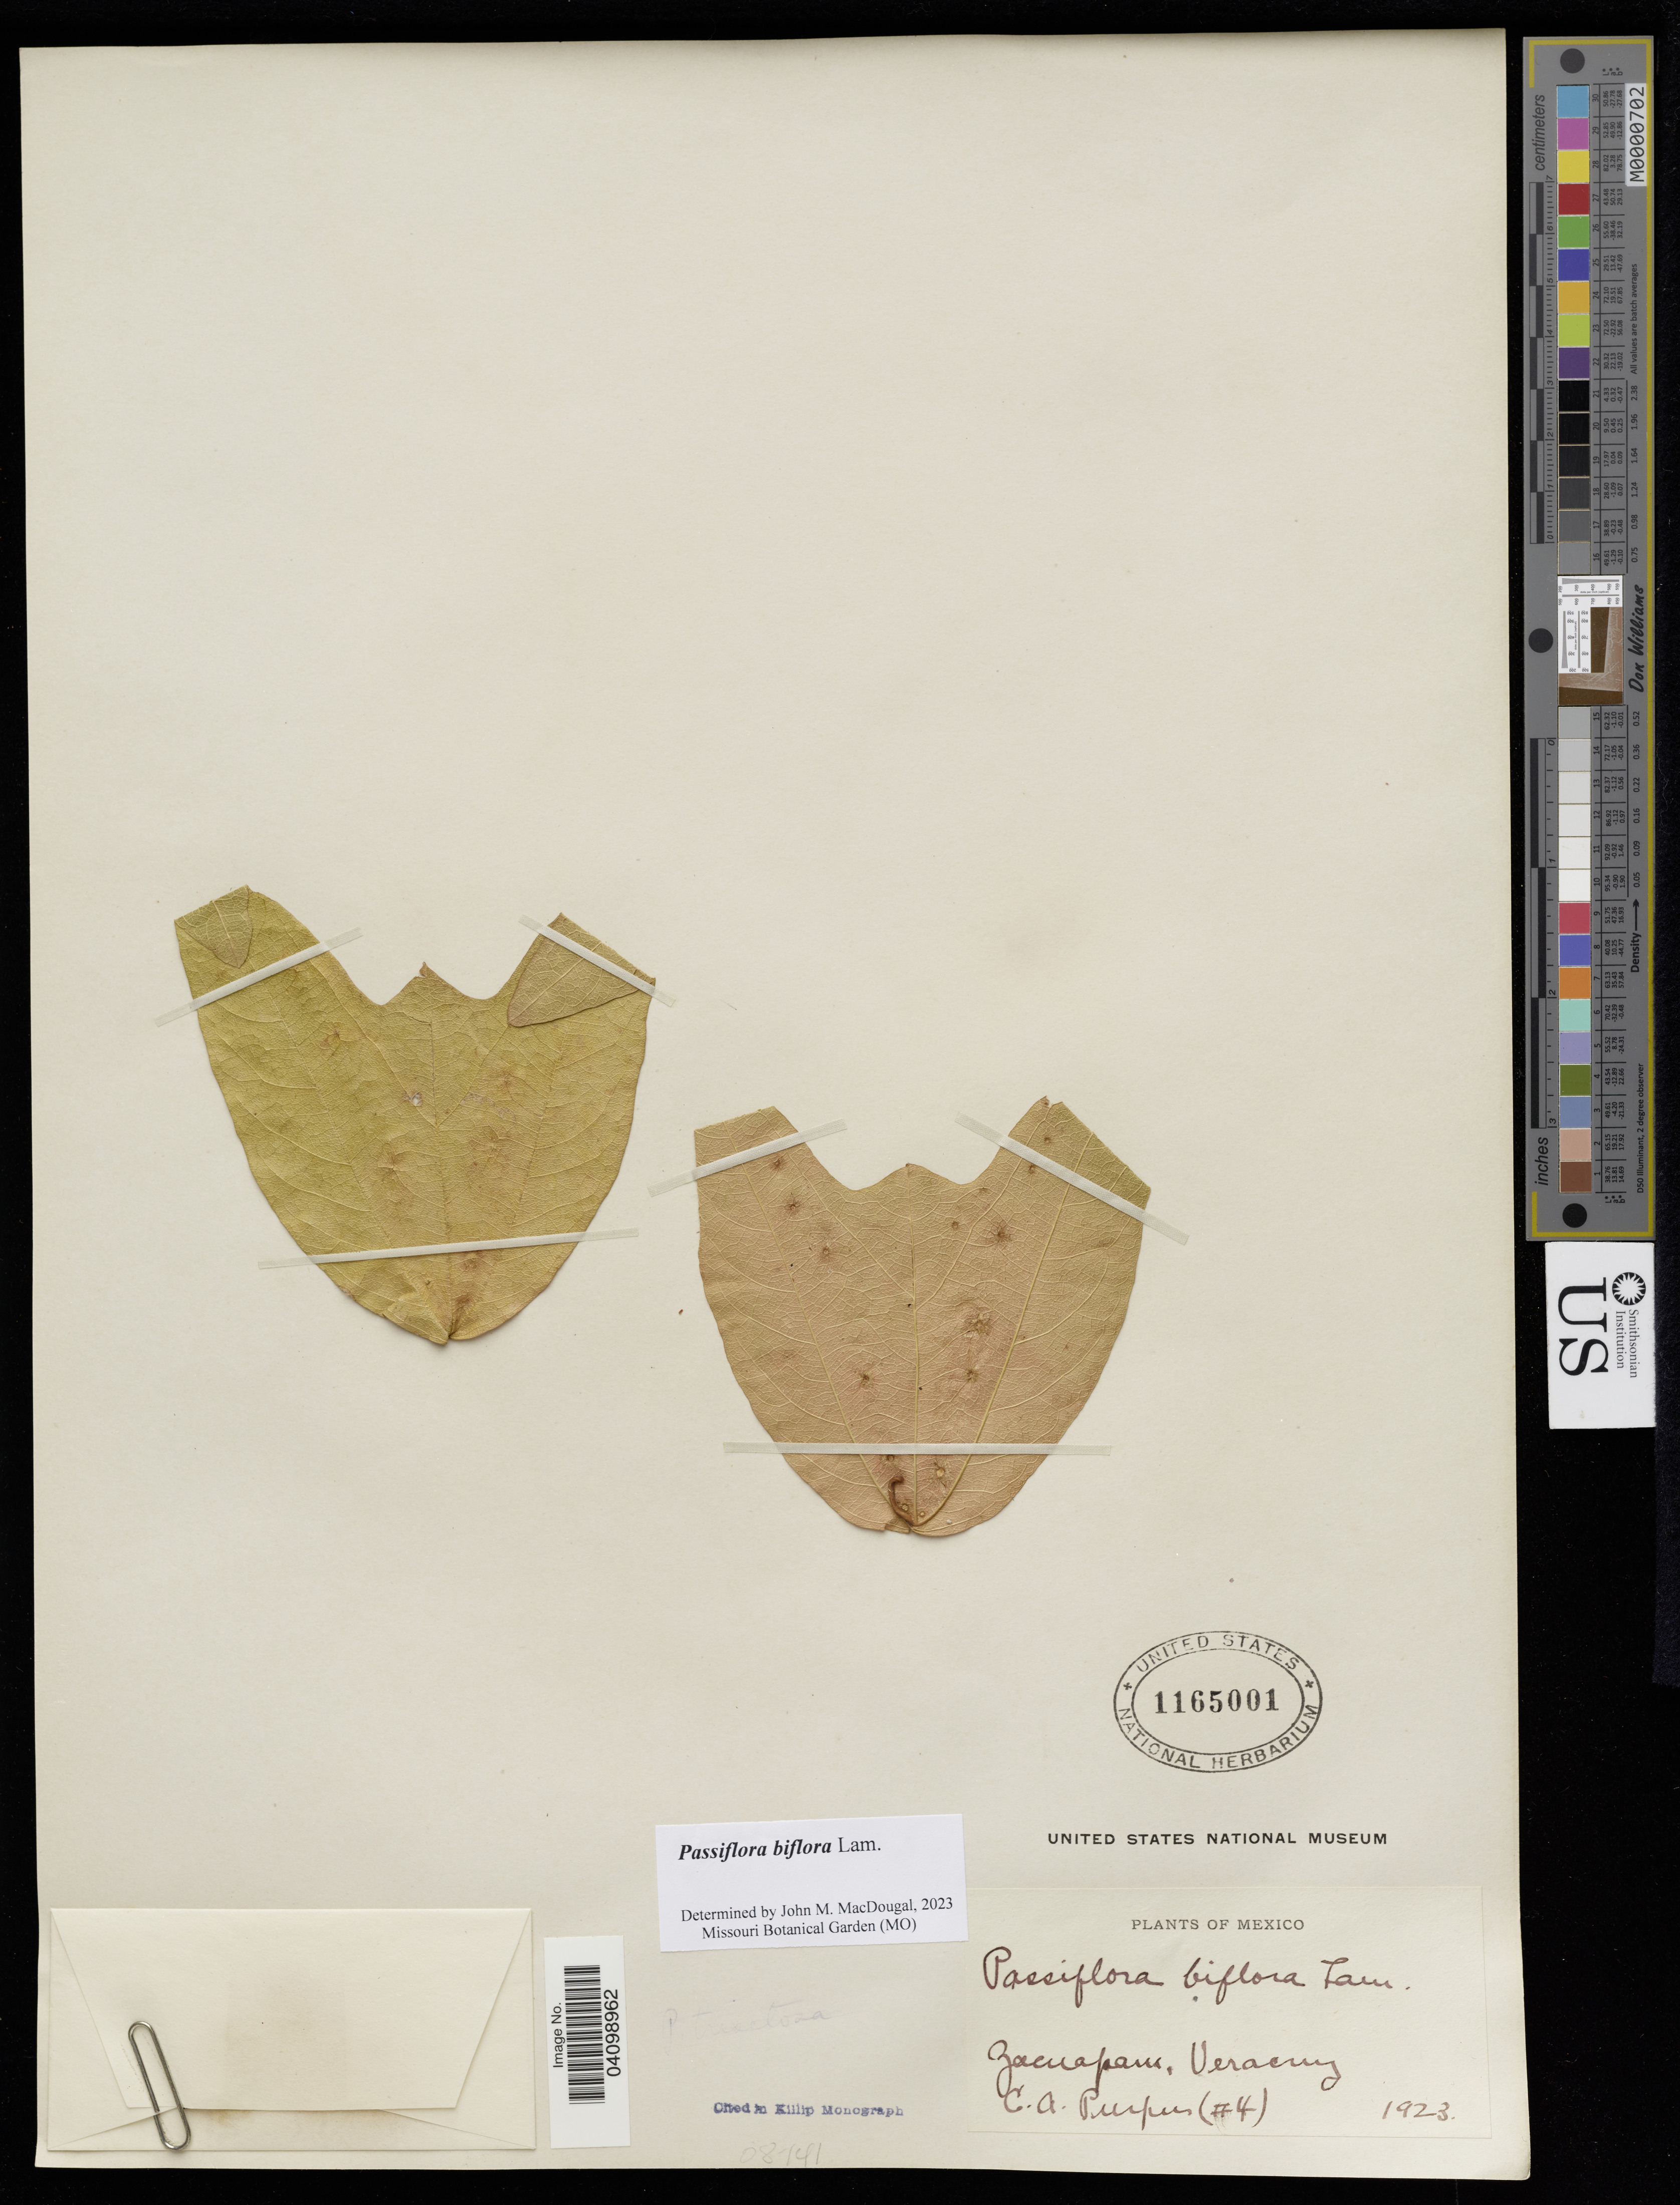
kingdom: Plantae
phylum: Tracheophyta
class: Magnoliopsida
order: Malpighiales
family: Passifloraceae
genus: Passiflora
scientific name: Passiflora biflora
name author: Lam.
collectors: C. Purpus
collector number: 4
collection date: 1923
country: Mexico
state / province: Veracruz Llave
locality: Zacuapam.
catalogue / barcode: US 1165001